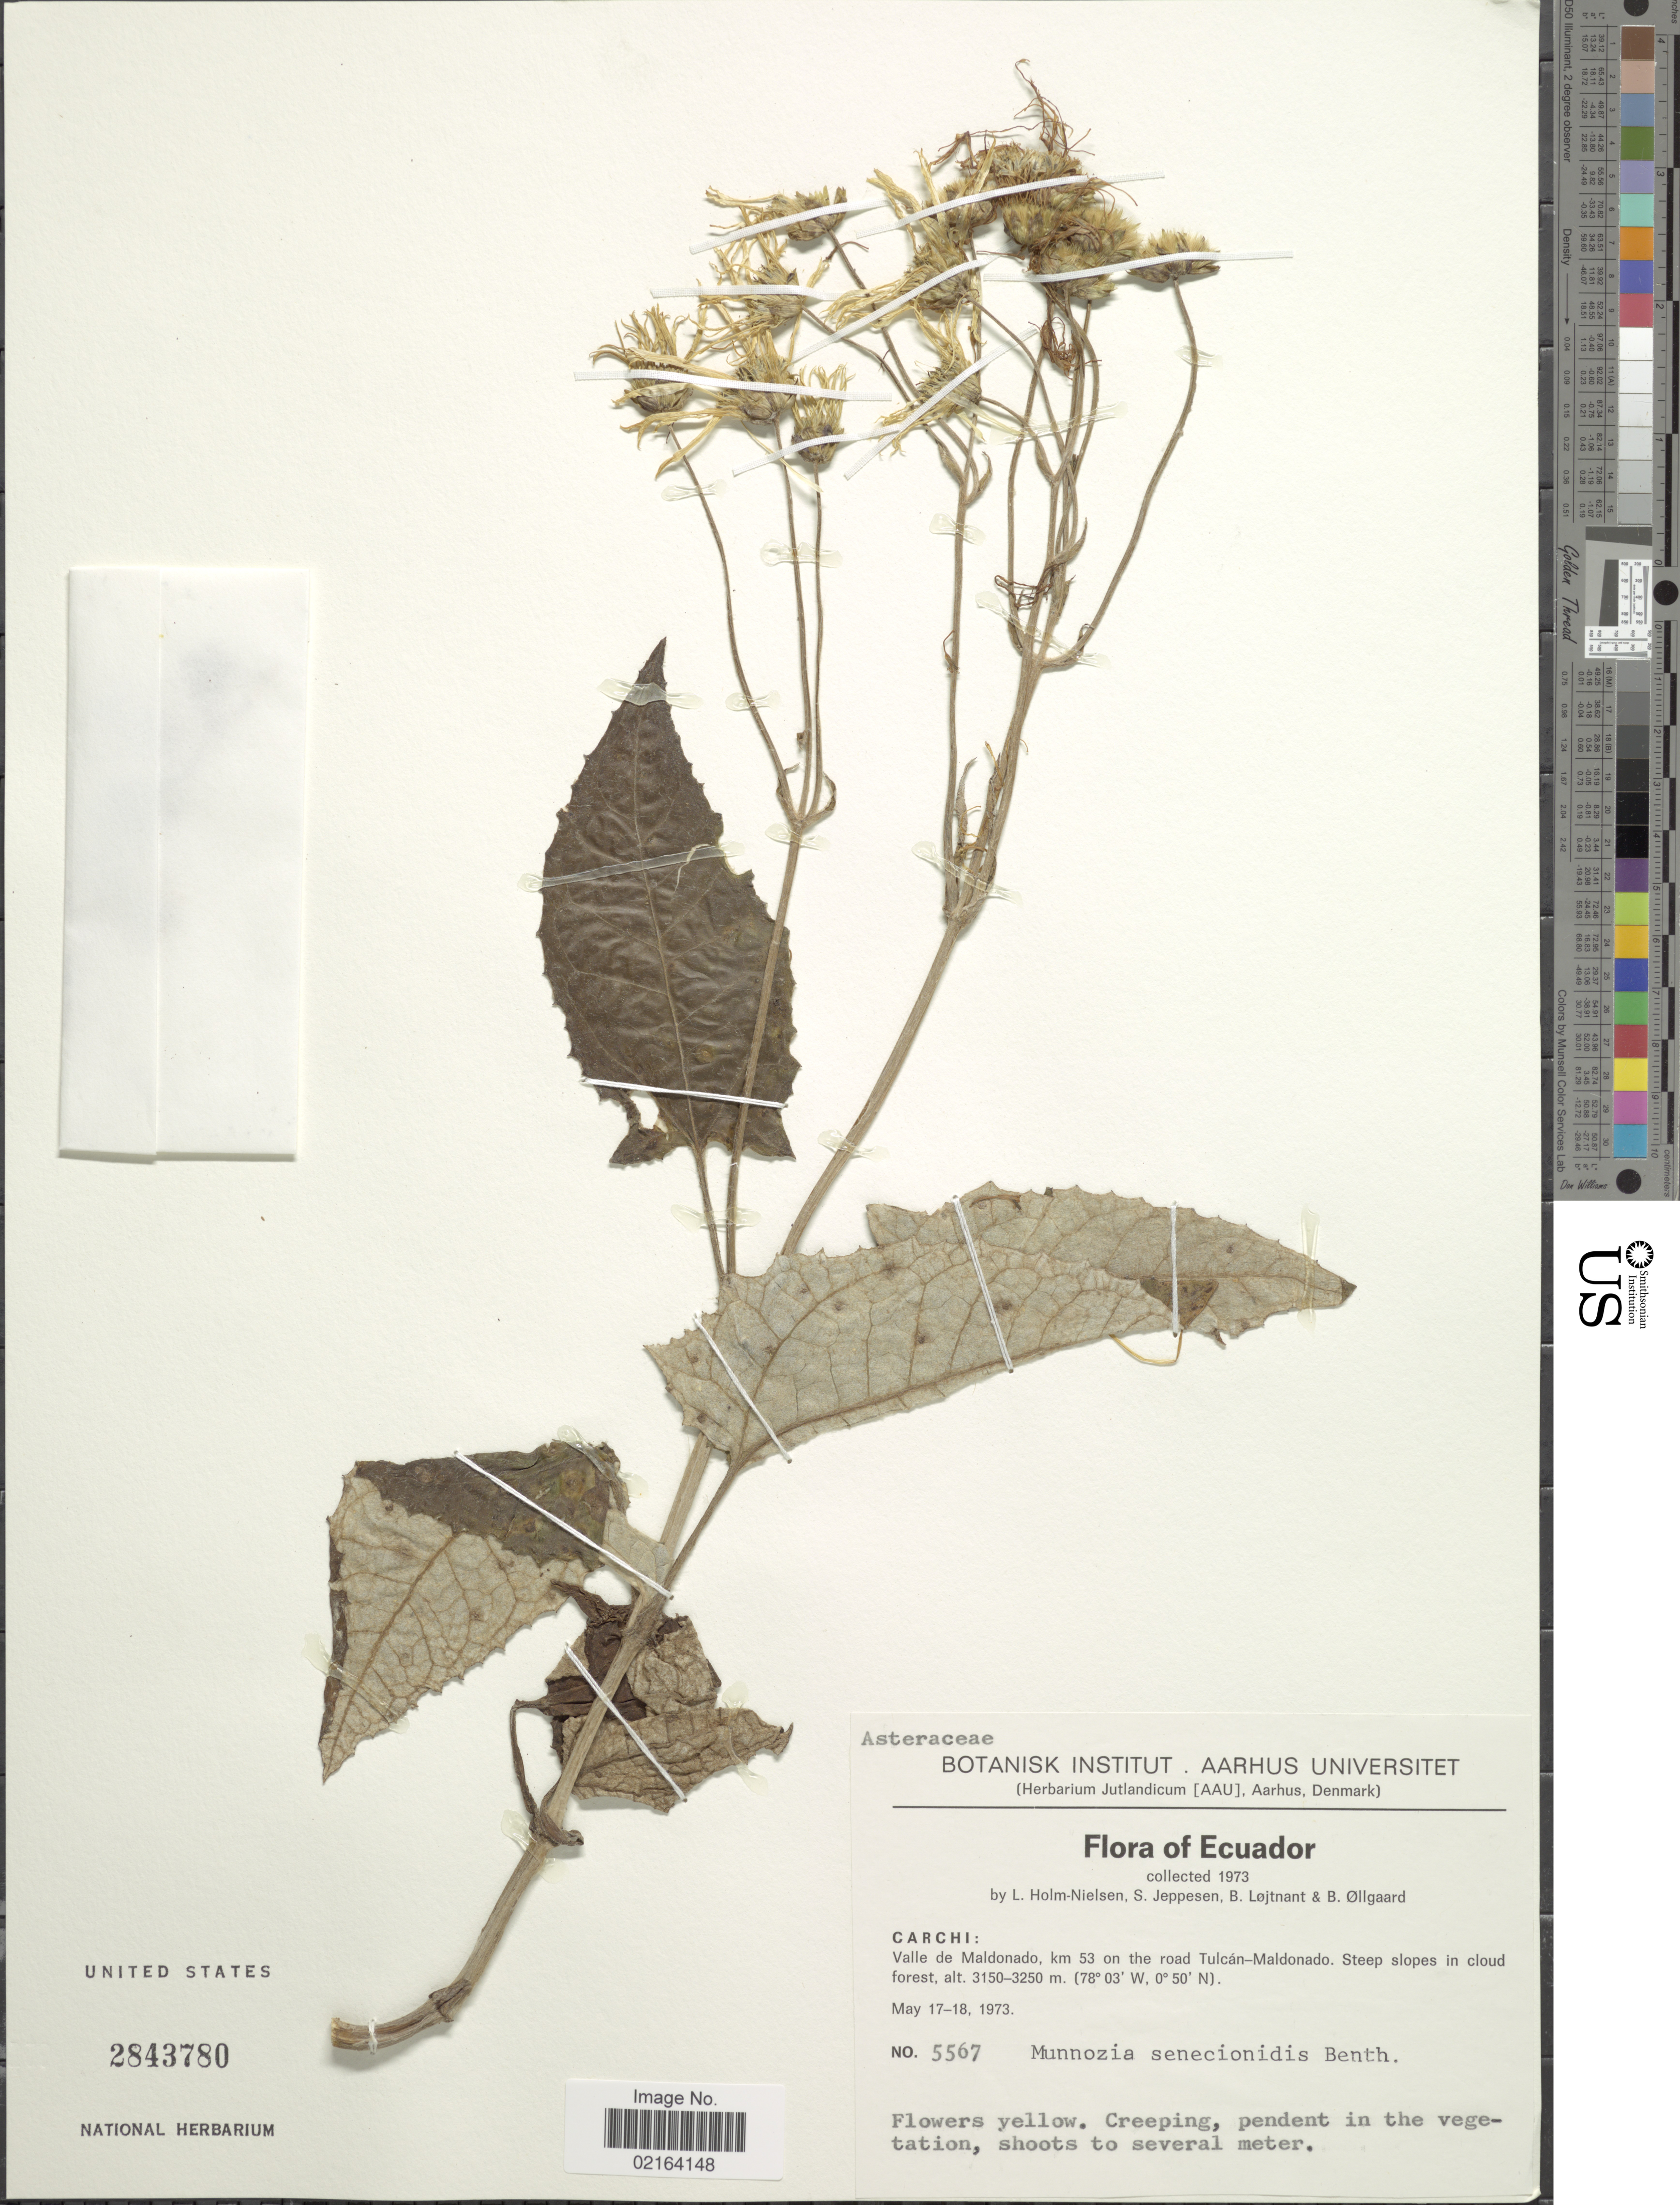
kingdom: Plantae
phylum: Tracheophyta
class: Magnoliopsida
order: Asterales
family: Asteraceae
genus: Munnozia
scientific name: Munnozia senecionidis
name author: Benth.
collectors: L. B. Holm-Nielsen, S. Jeppesen, B. Löjtnant & B. Øllgaard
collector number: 5567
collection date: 1973-05-17/1973-05-18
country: Ecuador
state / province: Carchi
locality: Carchi, Valle de Maldonaldo, km 53 on the road Tulcan-Maldonaldo, Steep slopes in cloud forest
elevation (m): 3150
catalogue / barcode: US 2843780